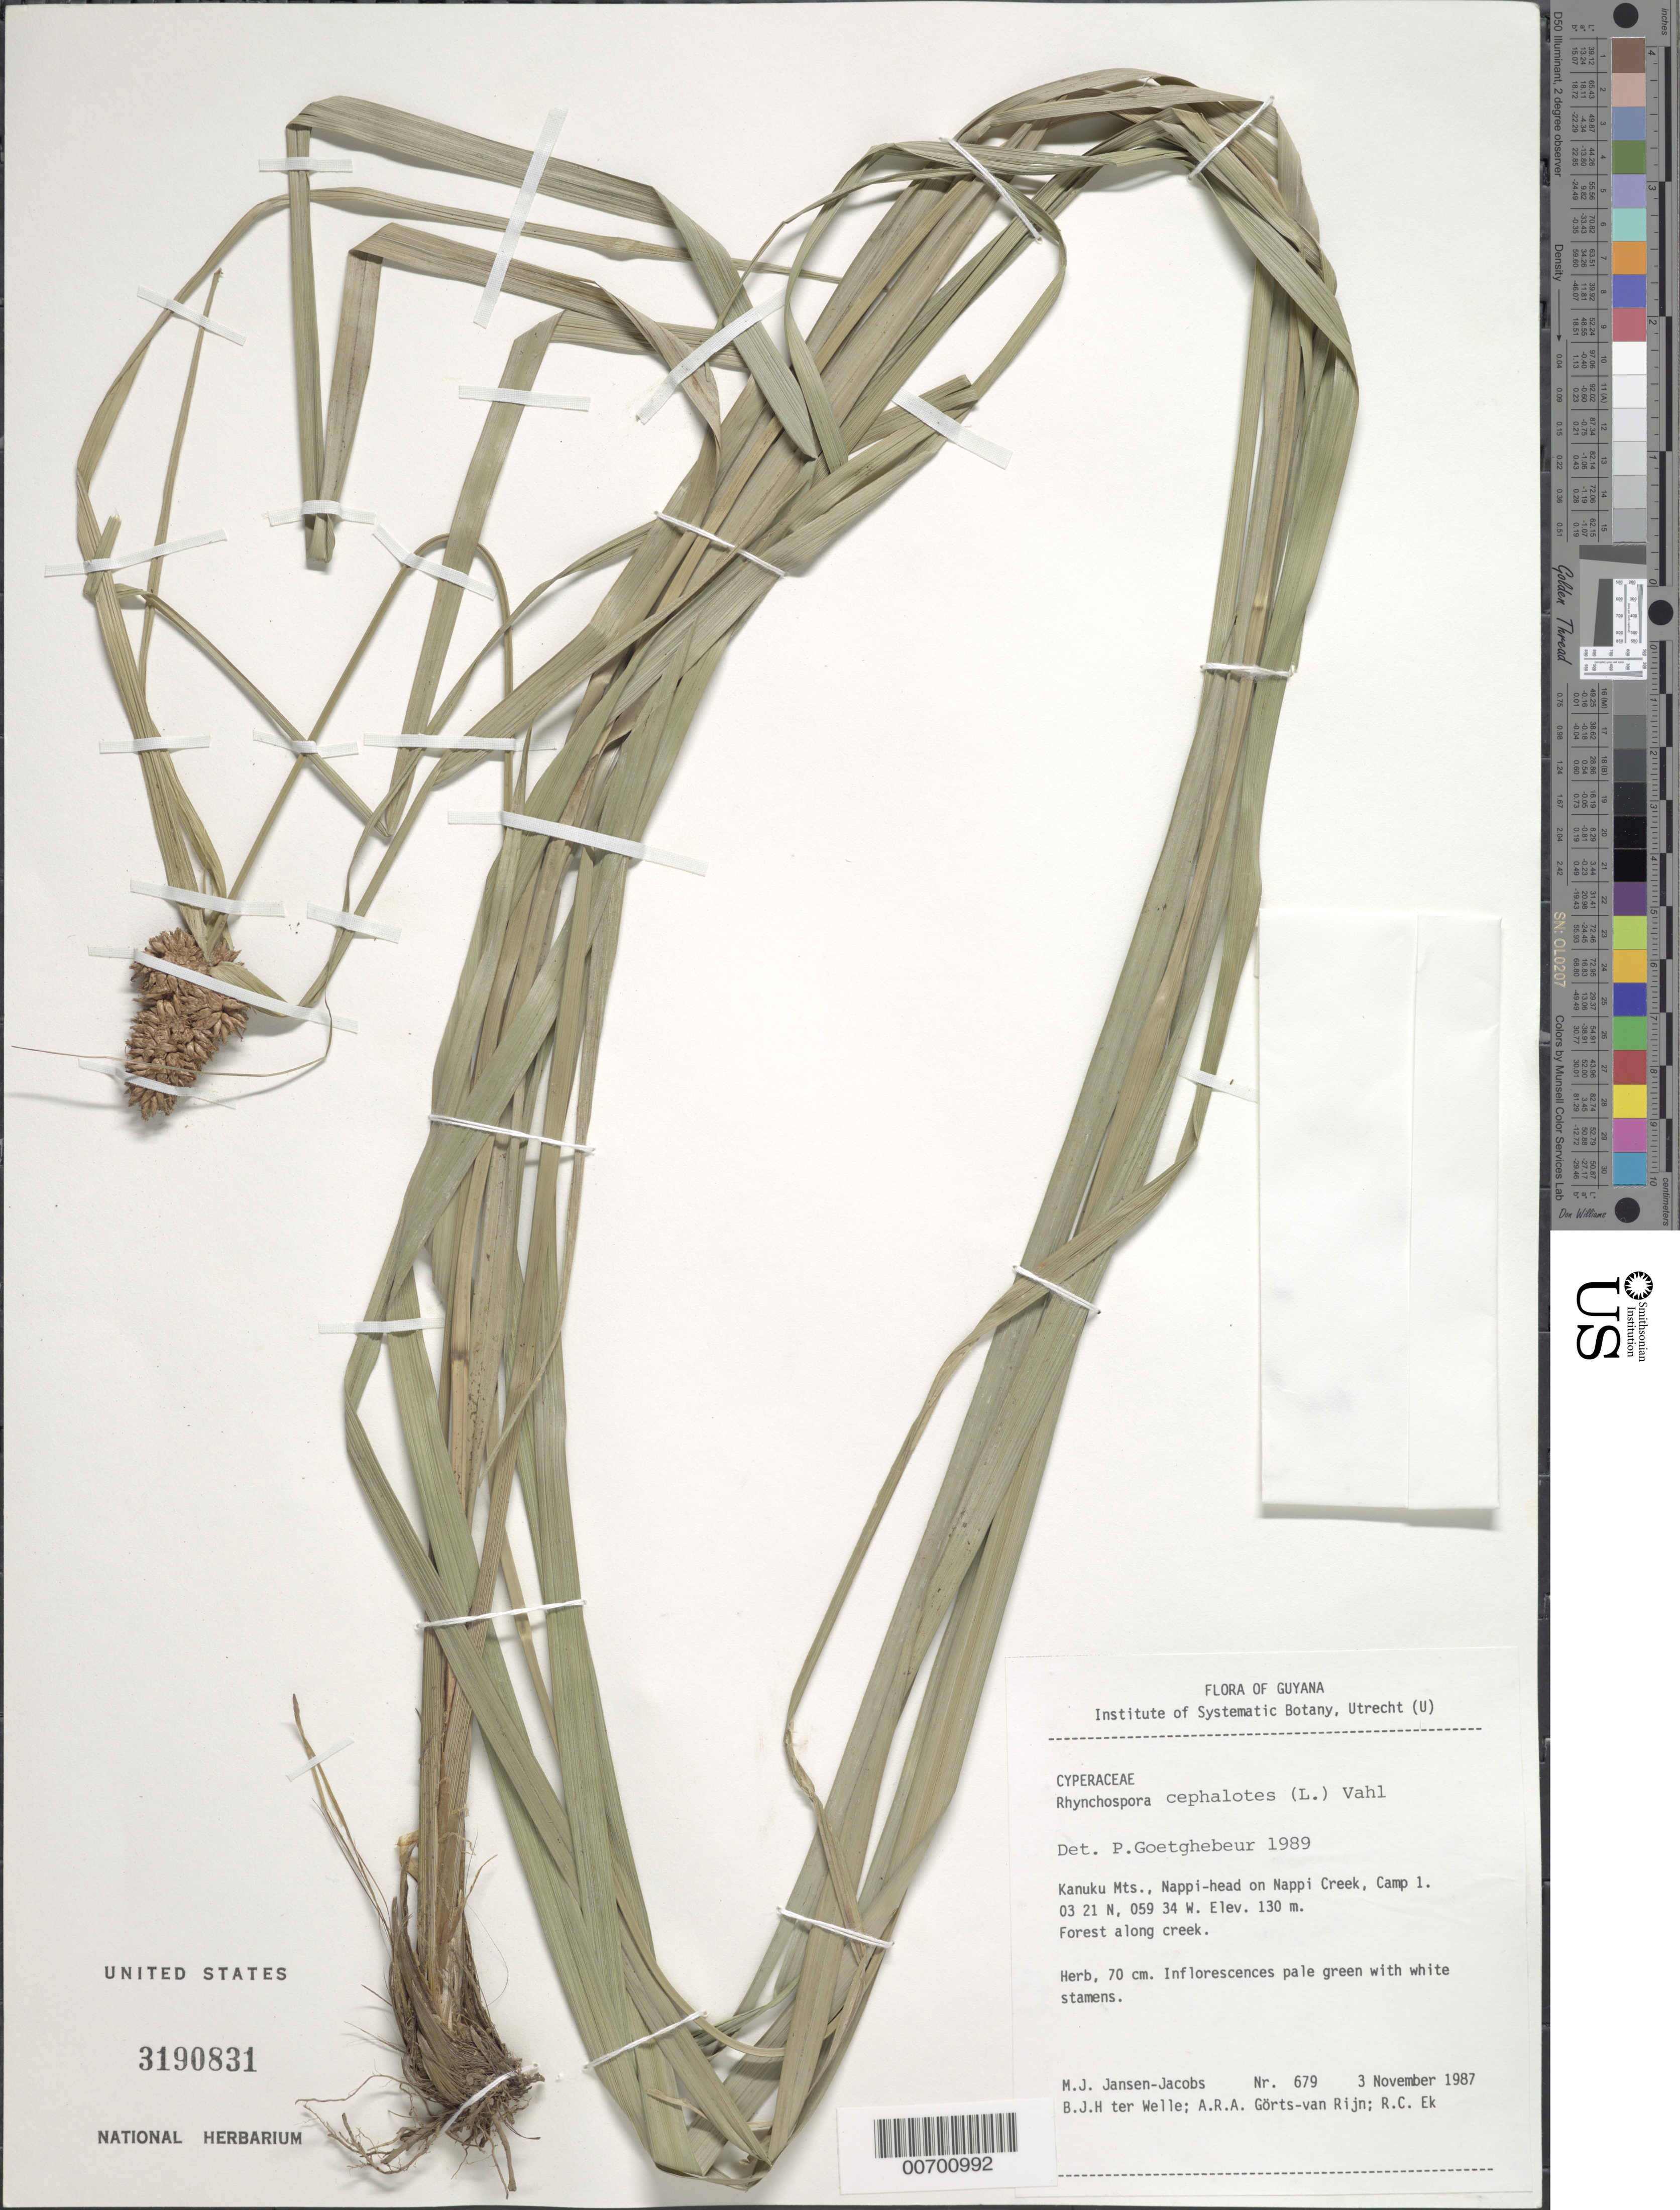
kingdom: Plantae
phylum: Tracheophyta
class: Liliopsida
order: Poales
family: Cyperaceae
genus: Rhynchospora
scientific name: Rhynchospora cephalotes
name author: (L.) Vahl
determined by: Goetghebeur, P.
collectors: M. J. Jansen-Jacobs, B. Welle, A. .R. A. Görts-van Rijn & R. C. Ek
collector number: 679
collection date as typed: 3-Nov-87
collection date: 1987-11-03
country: Guyana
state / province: U. Takutu-U. Essequibo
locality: Kanuku Mts., Nappi-head on Nappi Creek, camp 1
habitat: Forest along creek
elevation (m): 130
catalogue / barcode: US 3190831